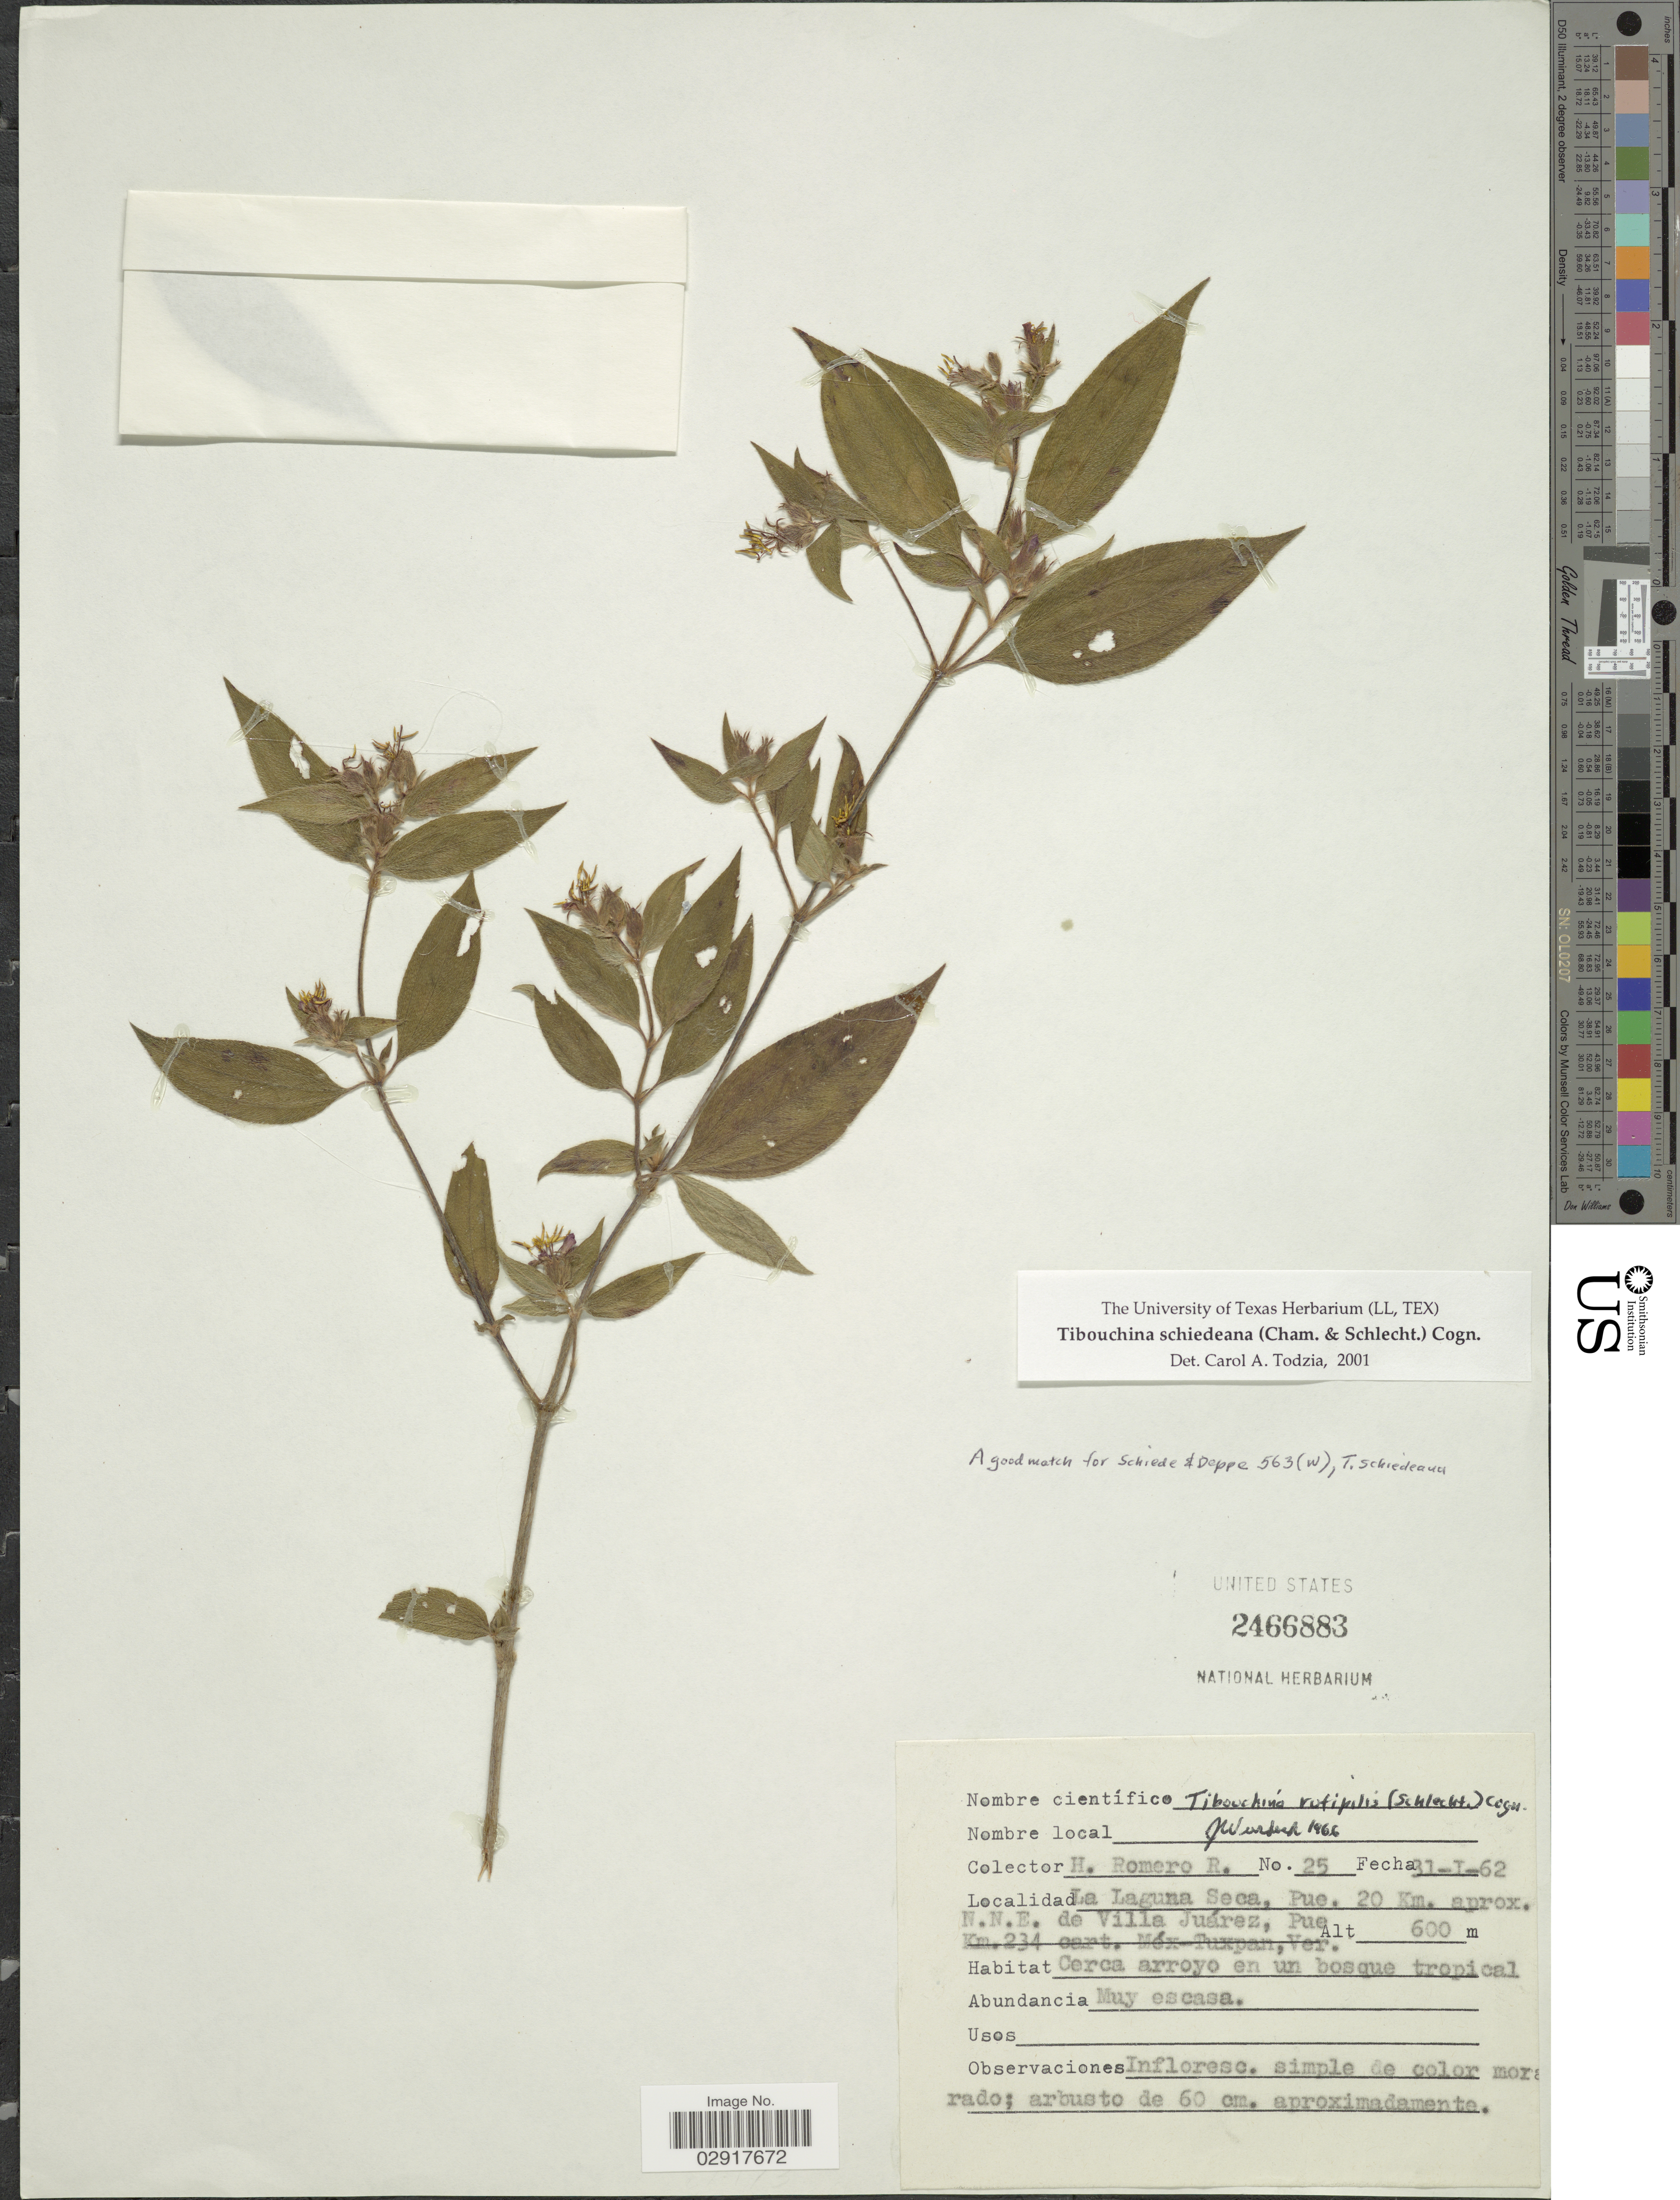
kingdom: Plantae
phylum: Tracheophyta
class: Magnoliopsida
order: Myrtales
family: Melastomataceae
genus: Chaetogastra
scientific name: Chaetogastra schiedeana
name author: (Schltdl. & Cham.) Walp.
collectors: H. Romero R.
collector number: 25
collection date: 1962-01-31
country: Mexico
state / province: Veracruz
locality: La Laguna Seca. Pue. 20 Km. aprox. N. N. E. de Villa Juárez, Pue. Km. 234 cart. Méx-Tuxpan, Ver.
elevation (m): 600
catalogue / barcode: US 2466883